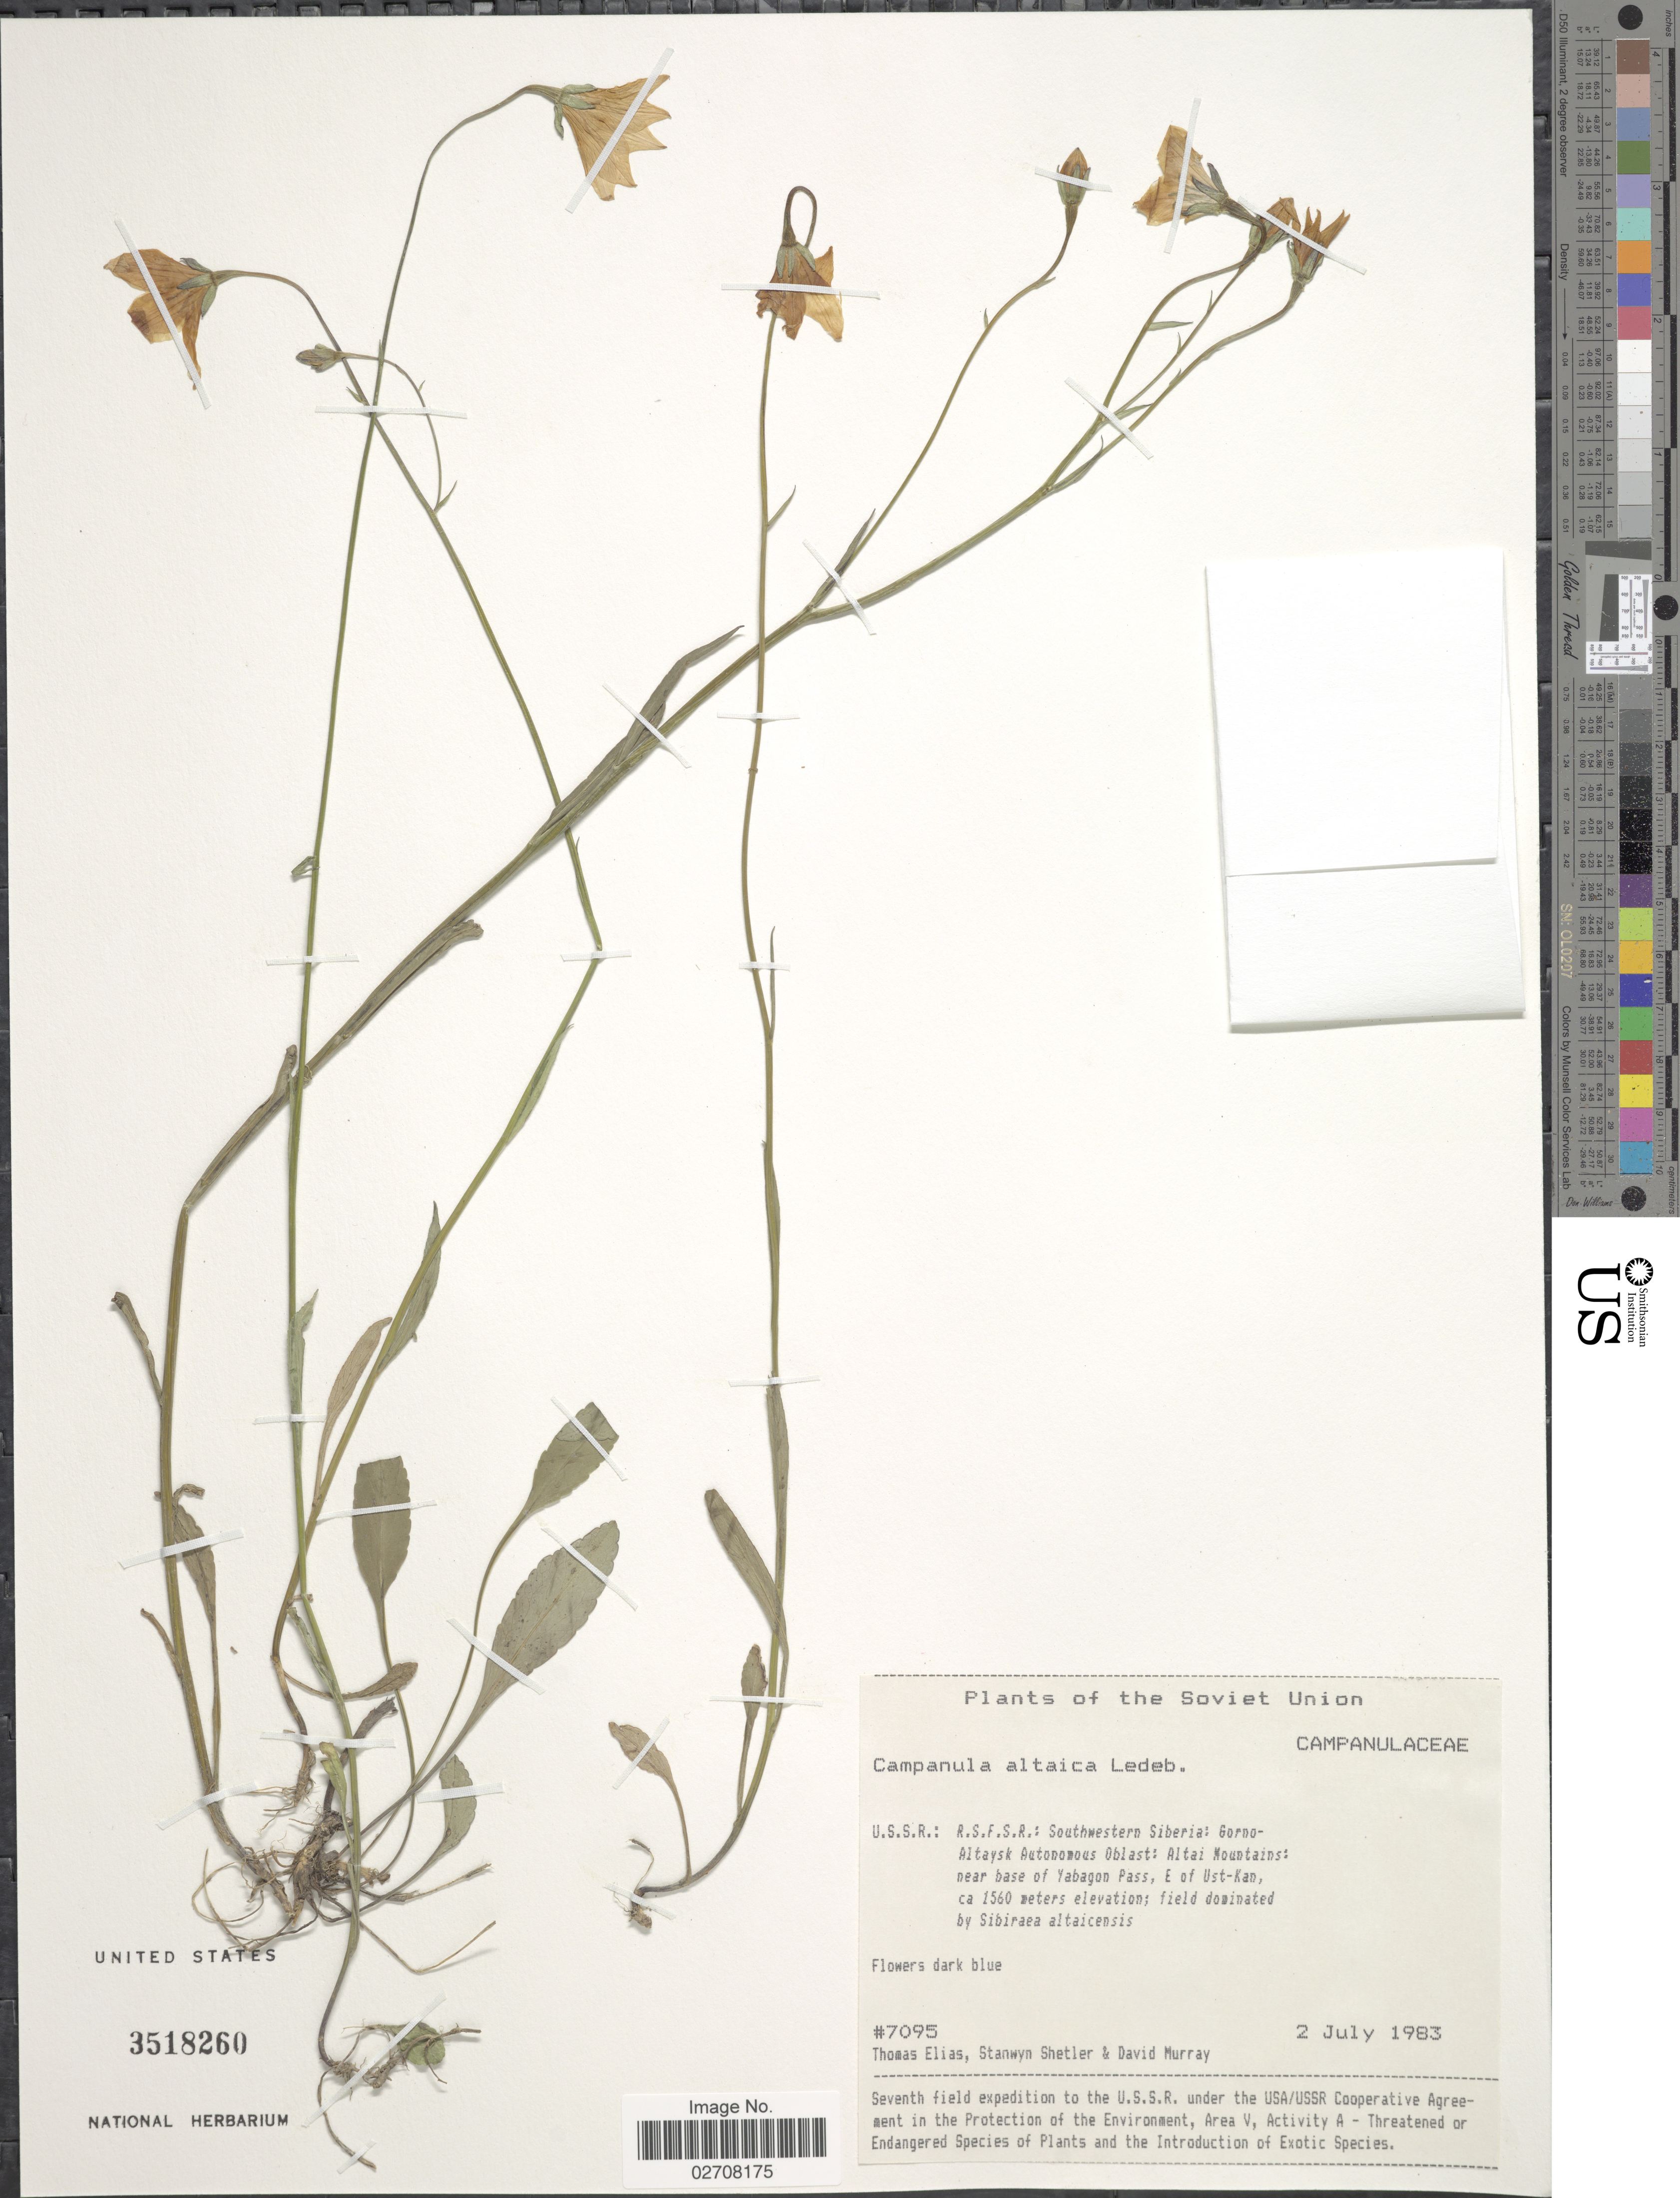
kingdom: Plantae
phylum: Tracheophyta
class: Magnoliopsida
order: Asterales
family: Campanulaceae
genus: Campanula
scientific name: Campanula altaica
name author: Ledeb.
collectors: T. S. Elias, S. Shetler & D. F. Murray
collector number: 7095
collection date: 1983-07-02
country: Russian Federation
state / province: Altai Republic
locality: Soviet Union. U.S.S.R.: R.S.F.S.R.: Southwestern Siberia: Gorno-Altaysk Autonomous Oblast: Altai Mountains: near base of Yabagon Pass, E of Ust-kan.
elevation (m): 1560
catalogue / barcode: US 3518260